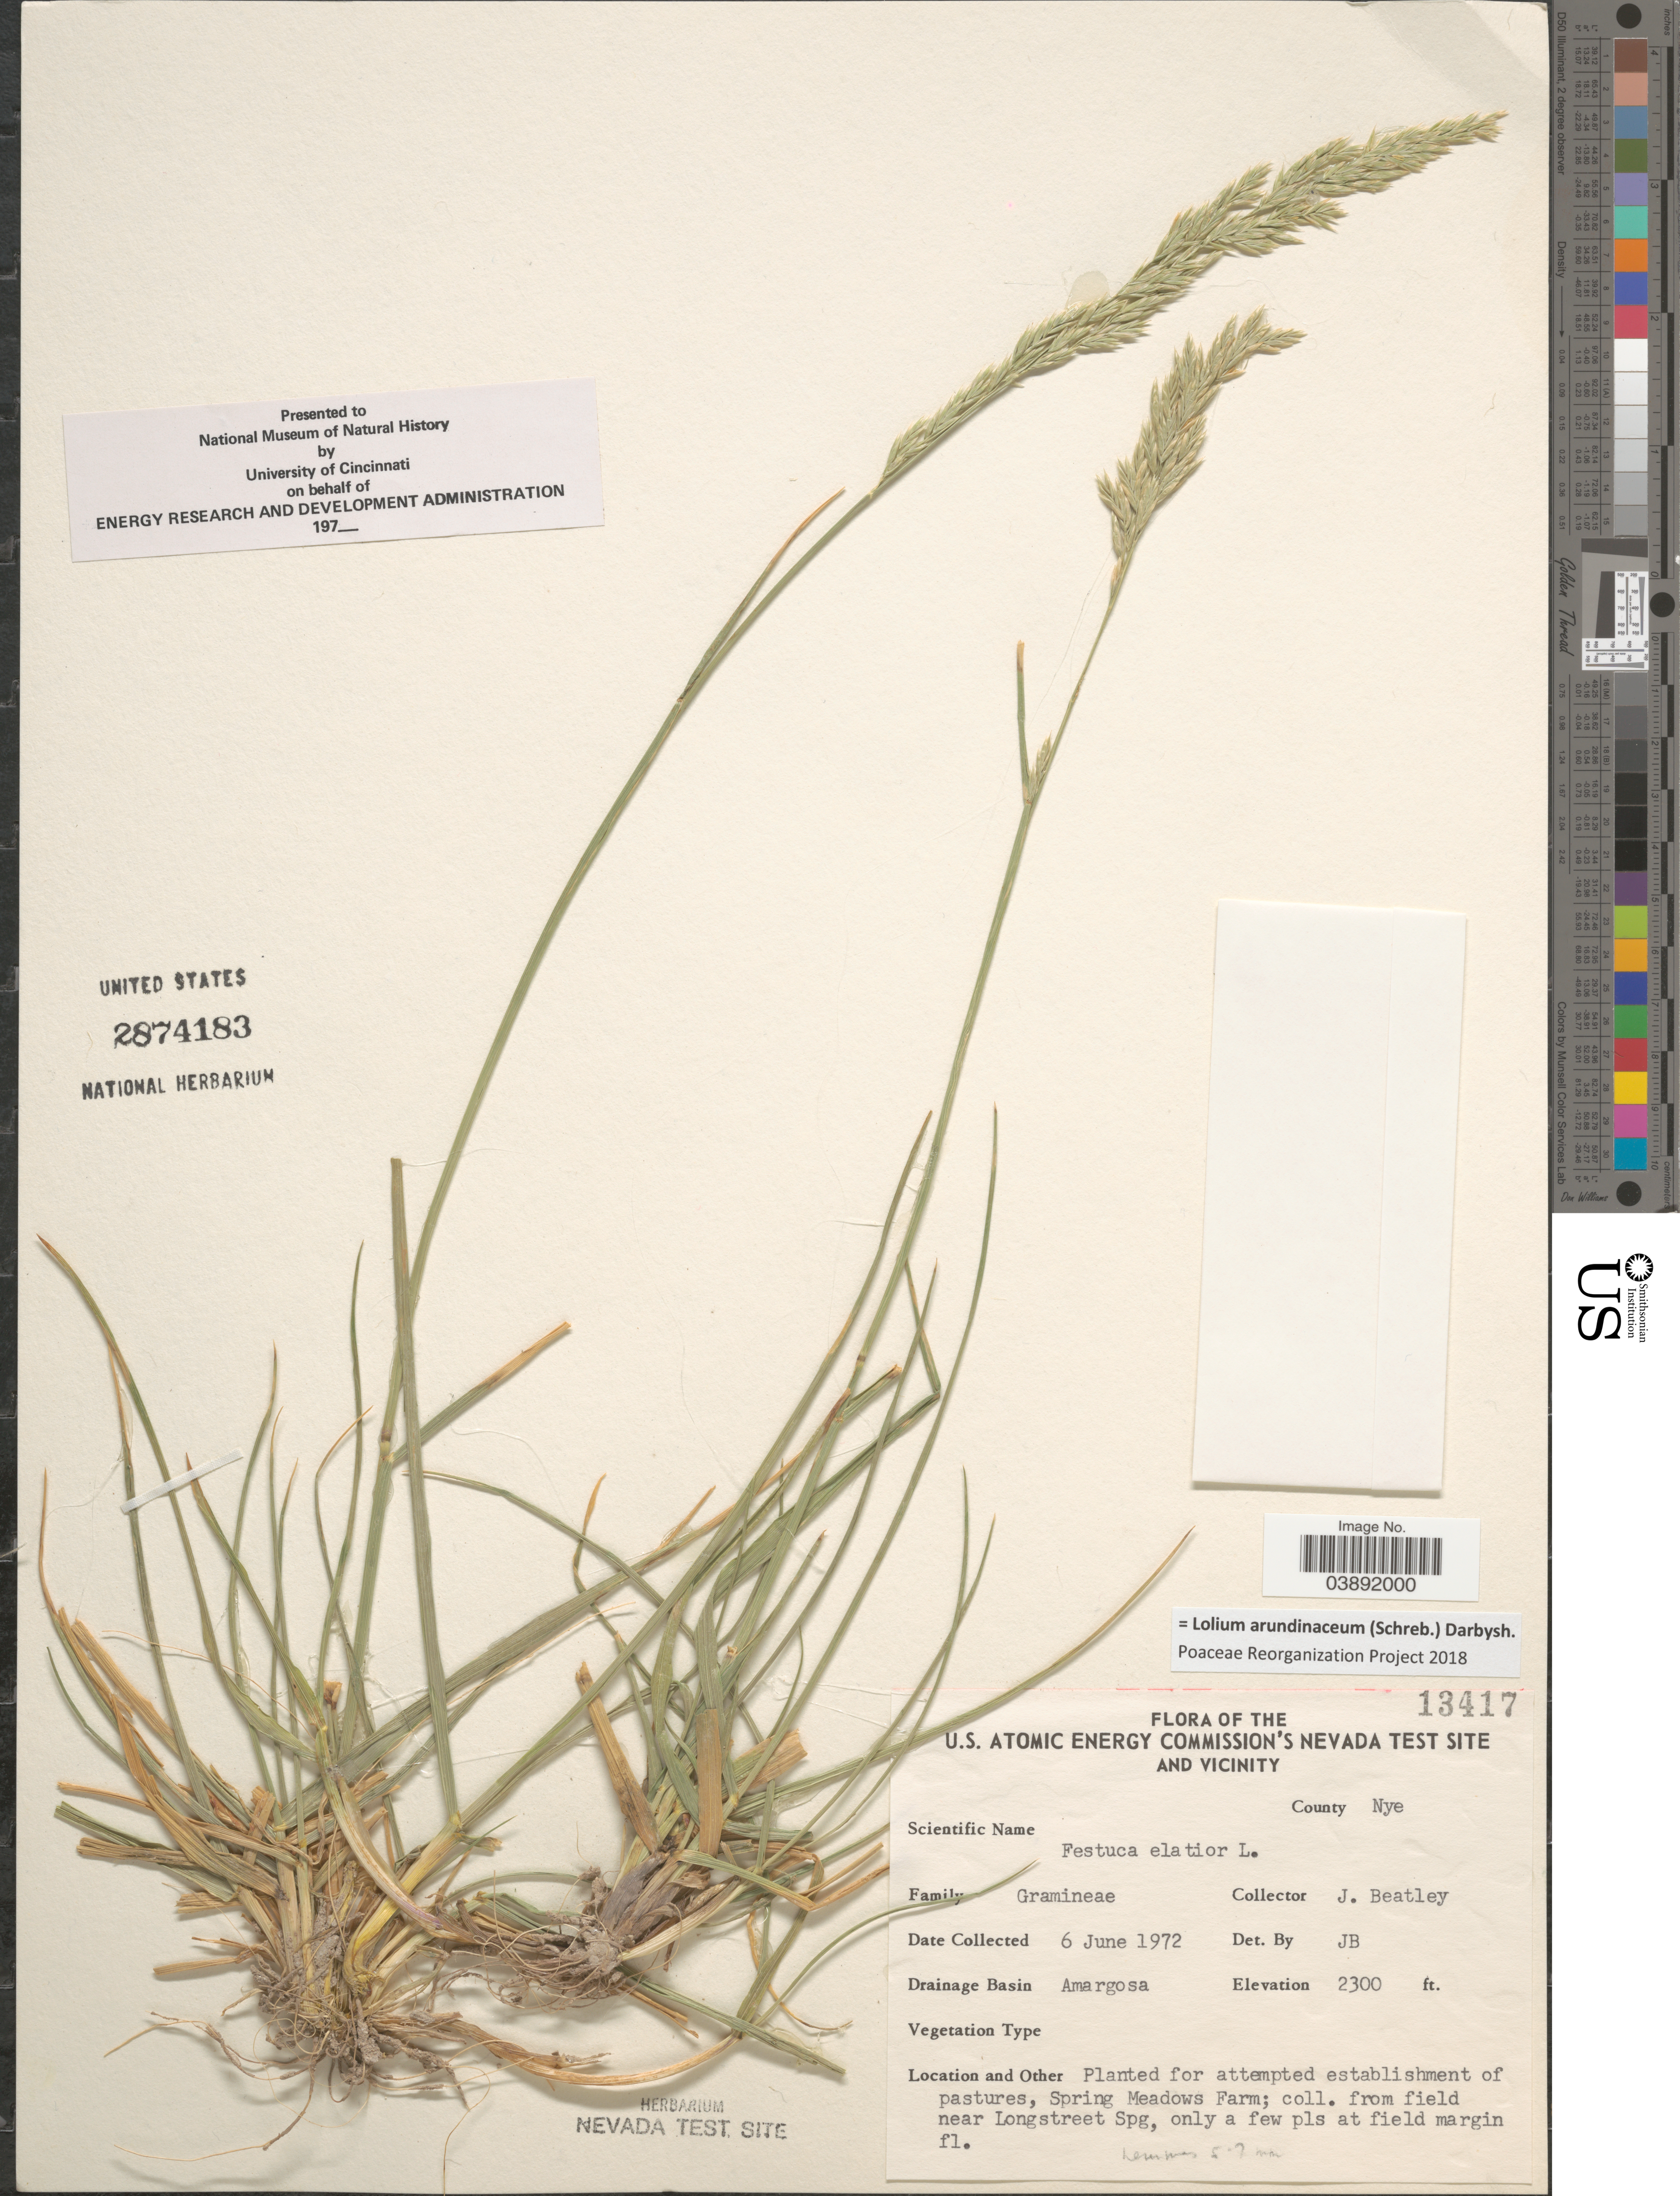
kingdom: Plantae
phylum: Tracheophyta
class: Liliopsida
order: Poales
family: Poaceae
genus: Lolium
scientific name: Lolium arundinaceum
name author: (Schreb.) Darbysh.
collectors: J. C. Beatley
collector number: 13417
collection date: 1972-06-06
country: United States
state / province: Nevada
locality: U.S. Atomic Energy Commission's Nevada Test Site and vicinity. County Nye. Drainage Basin Amargosa. Spring Meadows Farm. Near Longstreet Spg.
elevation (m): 701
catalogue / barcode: US 2874183